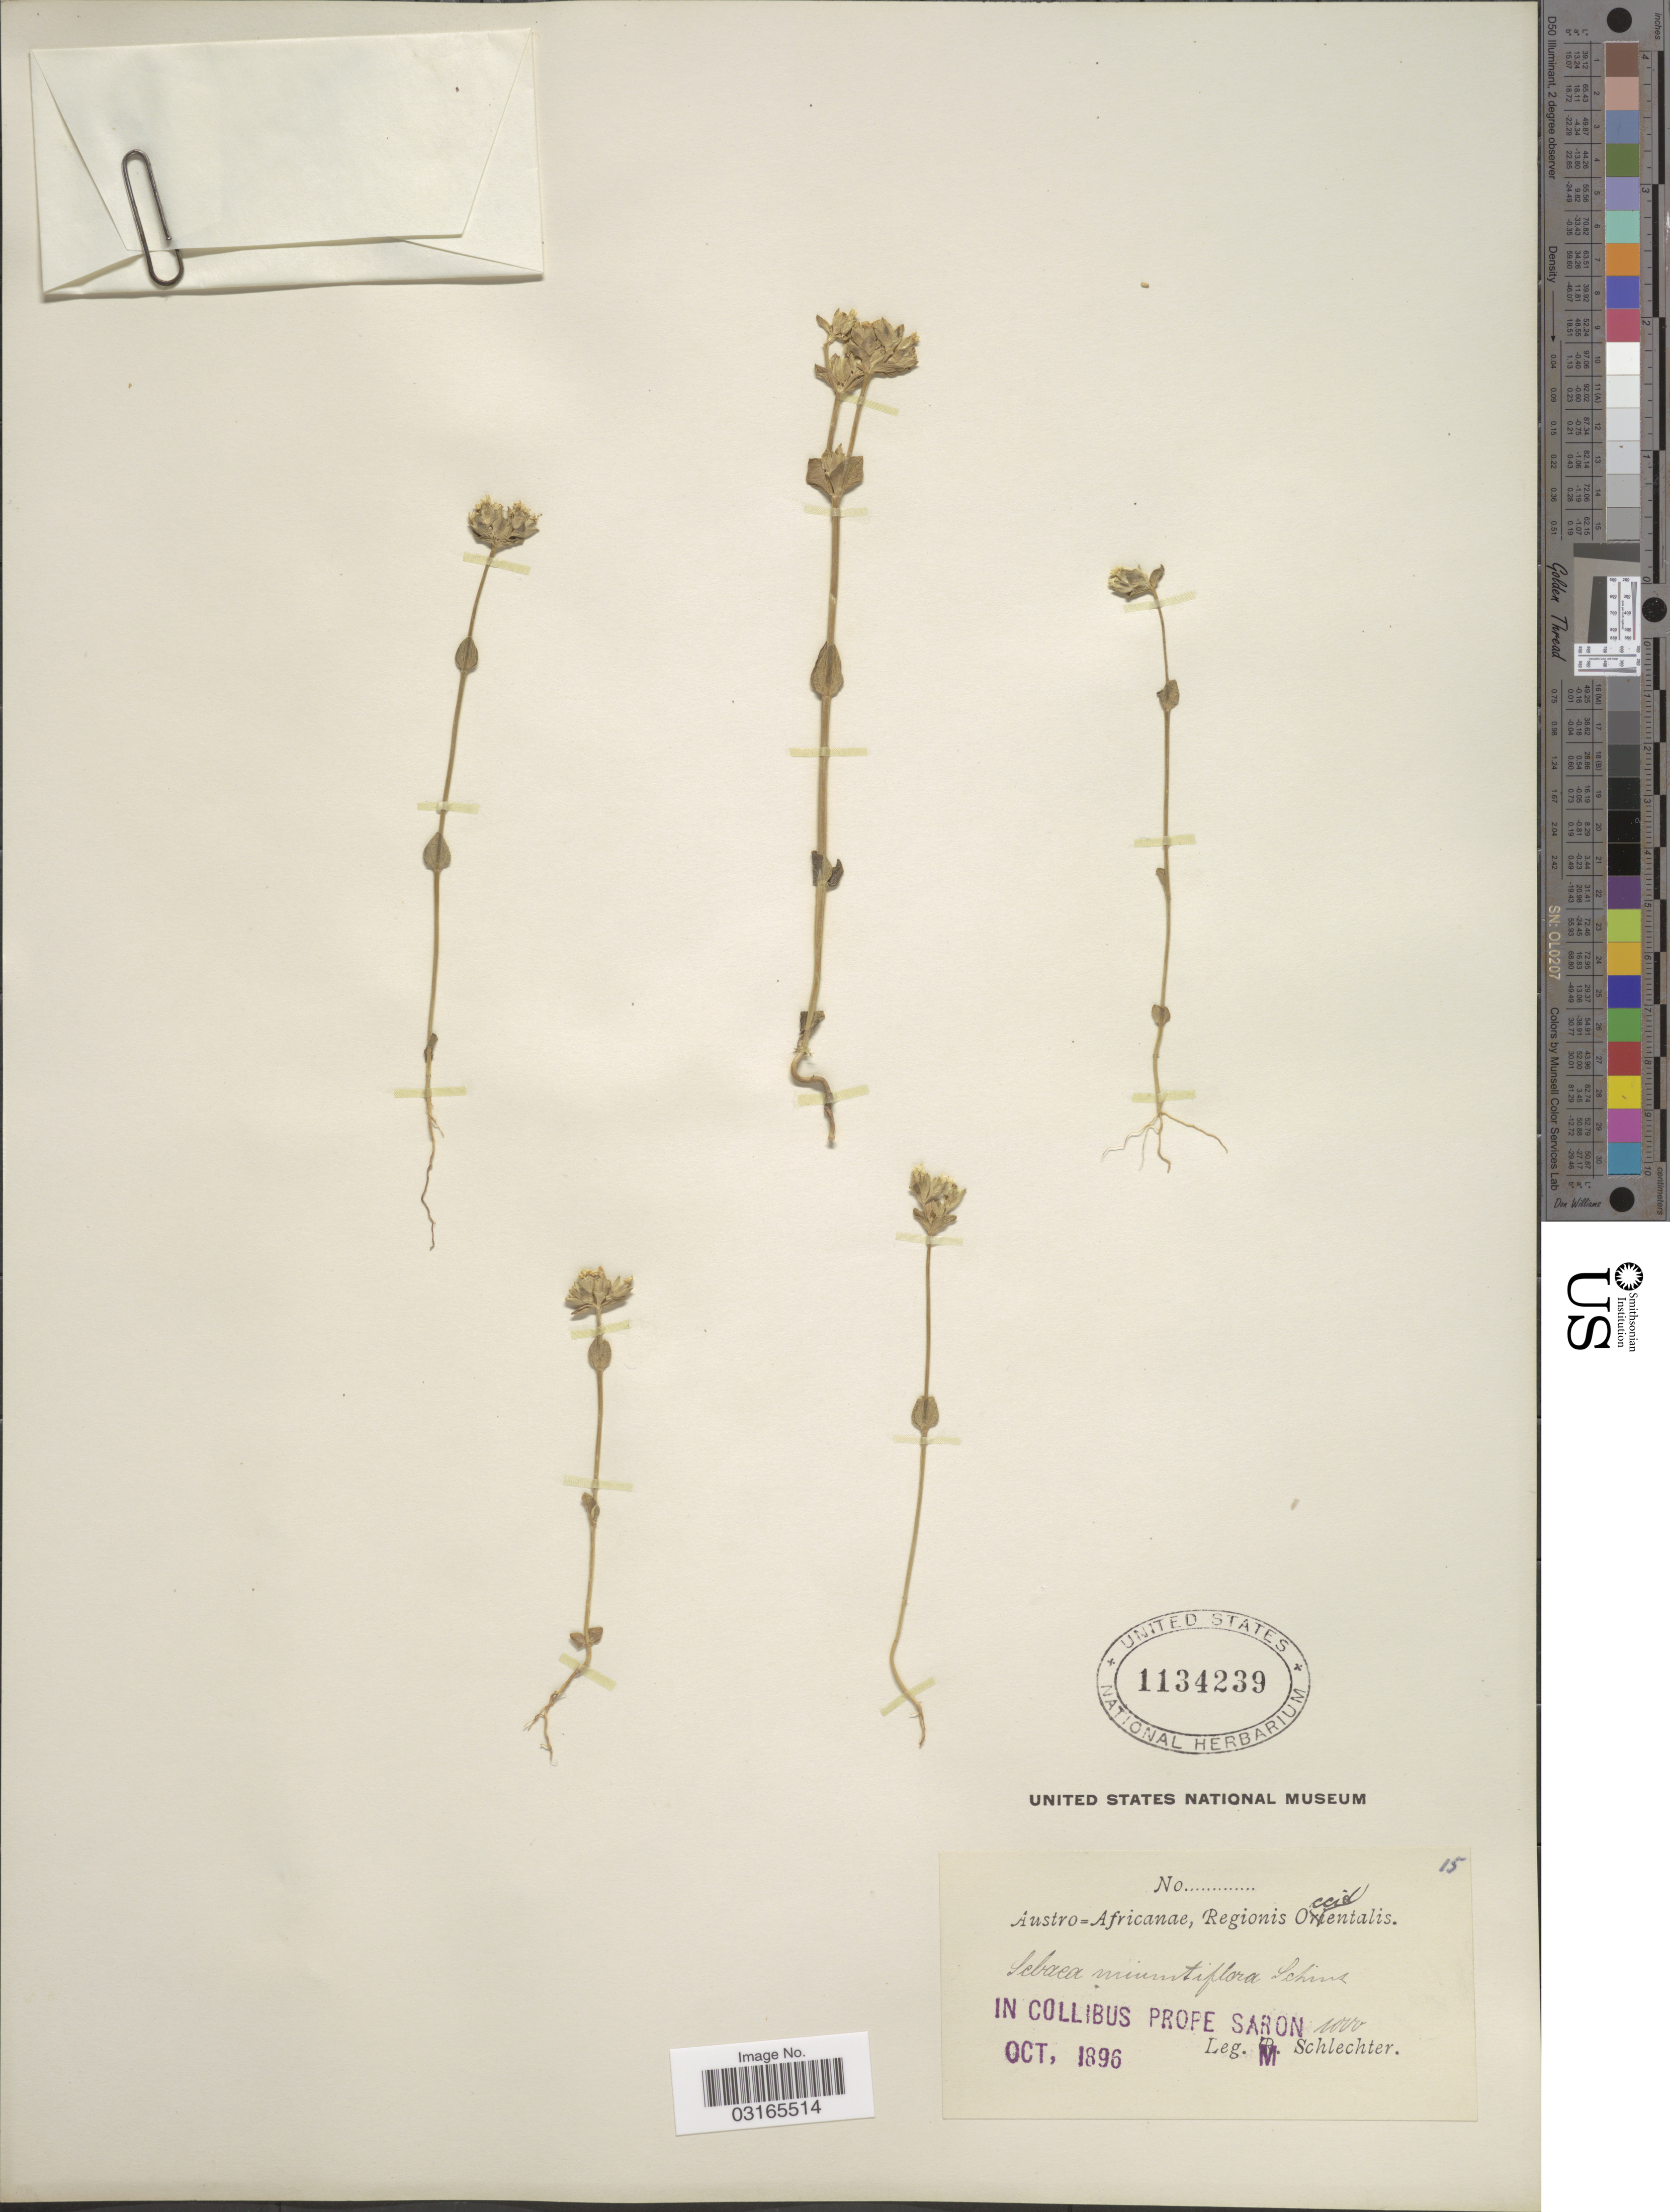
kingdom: Plantae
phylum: Tracheophyta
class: Magnoliopsida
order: Gentianales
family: Gentianaceae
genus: Sebaea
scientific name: Sebaea minutiflora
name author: Schinz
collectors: M. Schlechter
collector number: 15?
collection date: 1896-10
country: South Africa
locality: Austro=Africanae, Regionis Occidentalis. In collibus prope Saron.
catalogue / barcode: US 1134239